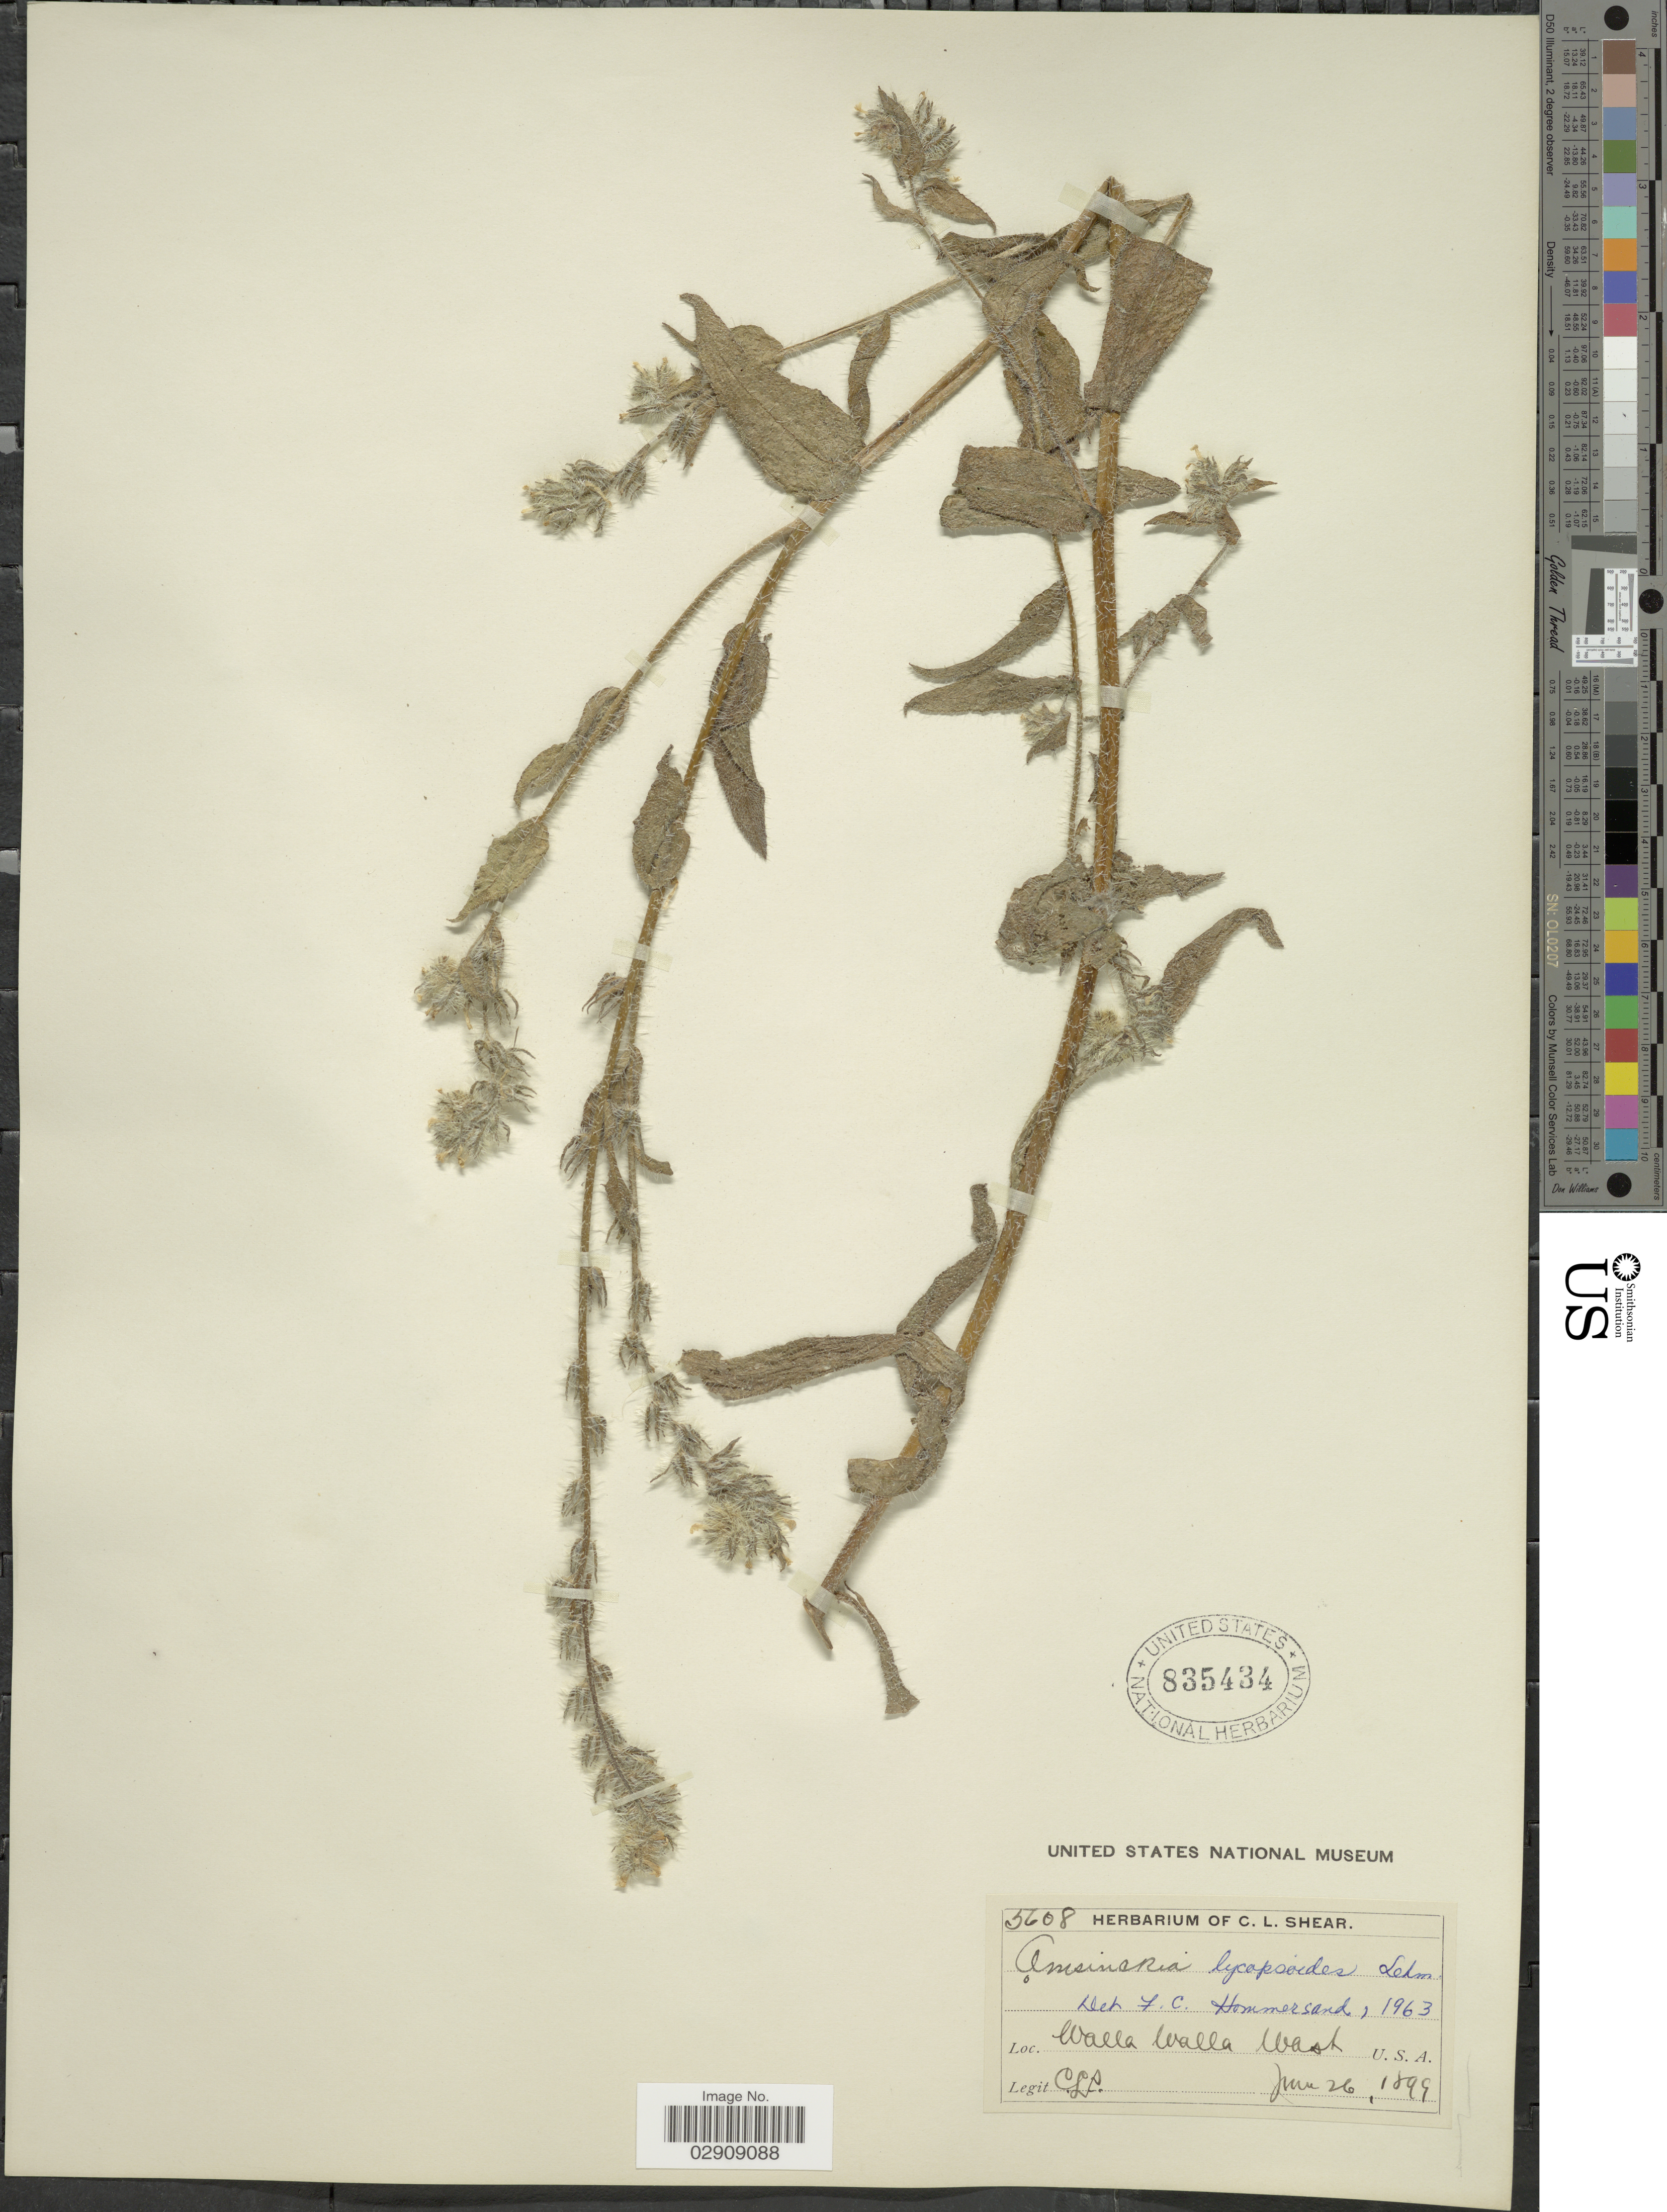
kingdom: Plantae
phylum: Tracheophyta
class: Magnoliopsida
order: Boraginales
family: Boraginaceae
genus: Amsinckia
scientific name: Amsinckia lycopsoides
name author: Lehm.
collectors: C. L. Shear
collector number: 5608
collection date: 1899-06-26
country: United States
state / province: Washington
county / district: Walla Walla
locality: Walla Walla Wash. U.S.A.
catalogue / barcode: US 835434